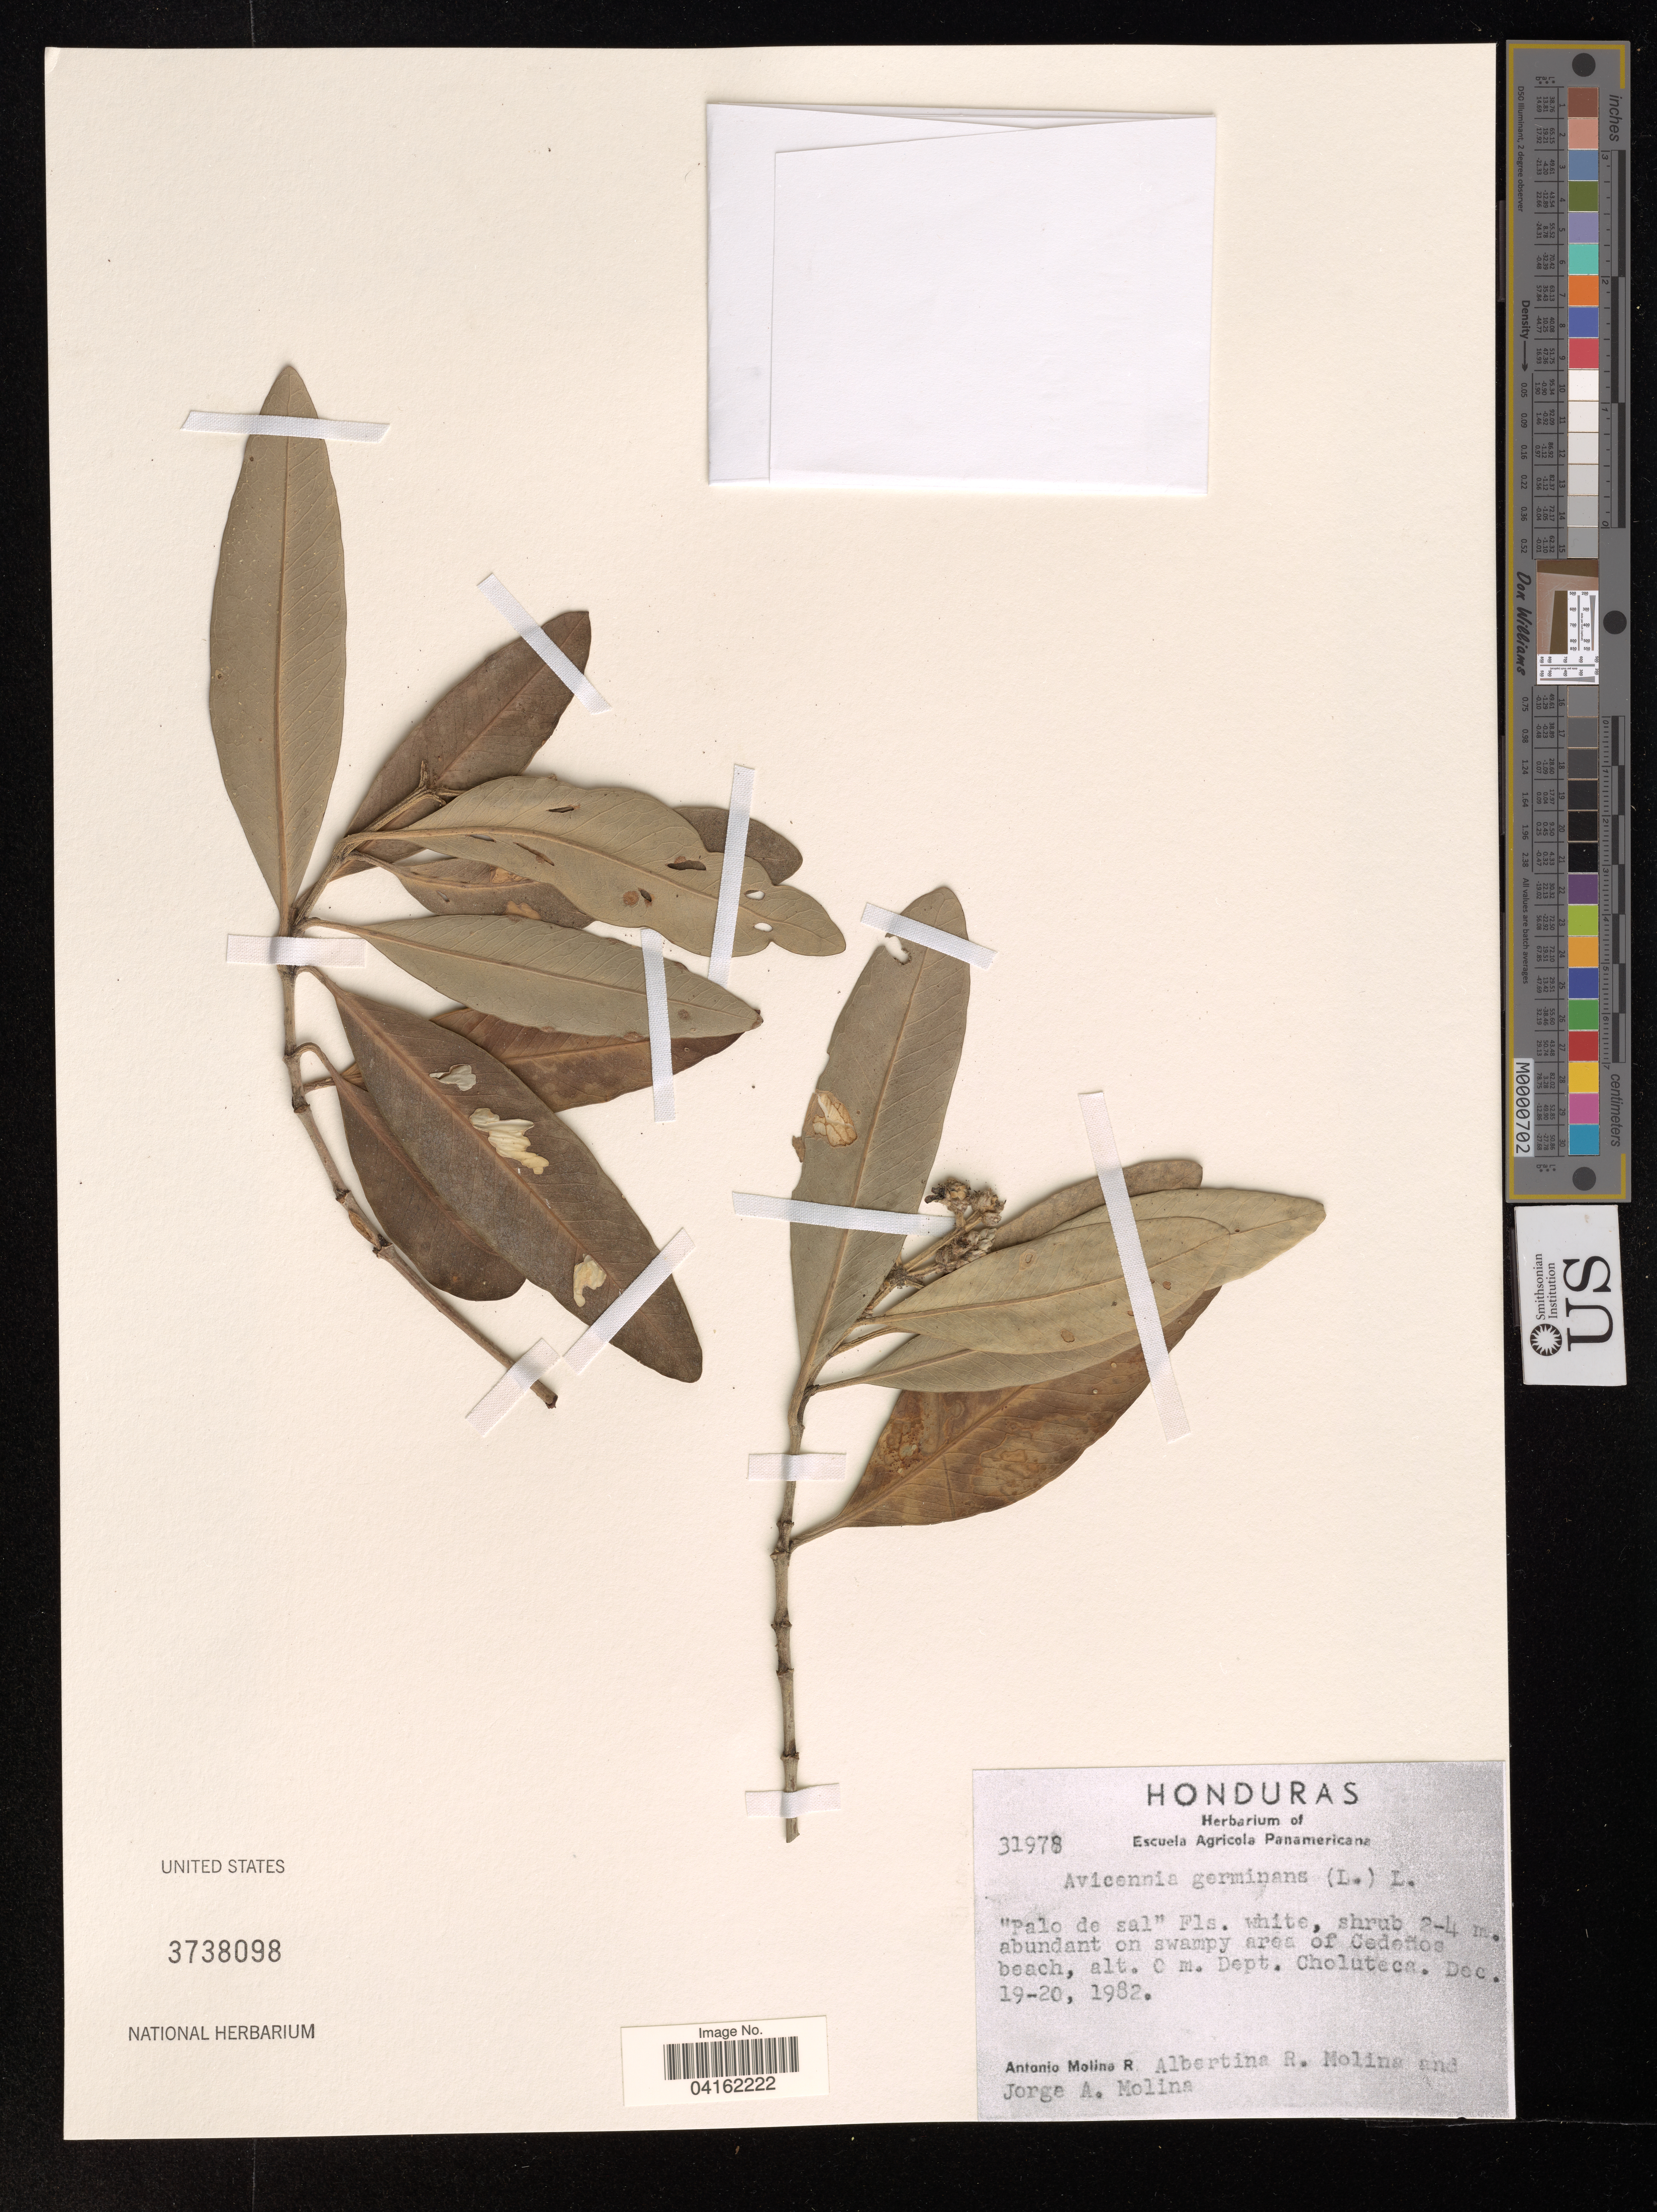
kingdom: Plantae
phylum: Tracheophyta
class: Magnoliopsida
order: Lamiales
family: Acanthaceae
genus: Avicennia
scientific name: Avicennia germinans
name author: (L.) L.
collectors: A. Molina R., A. R. Molina & J. A. Molina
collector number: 31978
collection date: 1982-12-19/1982-12-20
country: Honduras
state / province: Choluteca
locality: Abundant on swampy area of Cedeños beach.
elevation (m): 0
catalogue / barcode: US 3738098